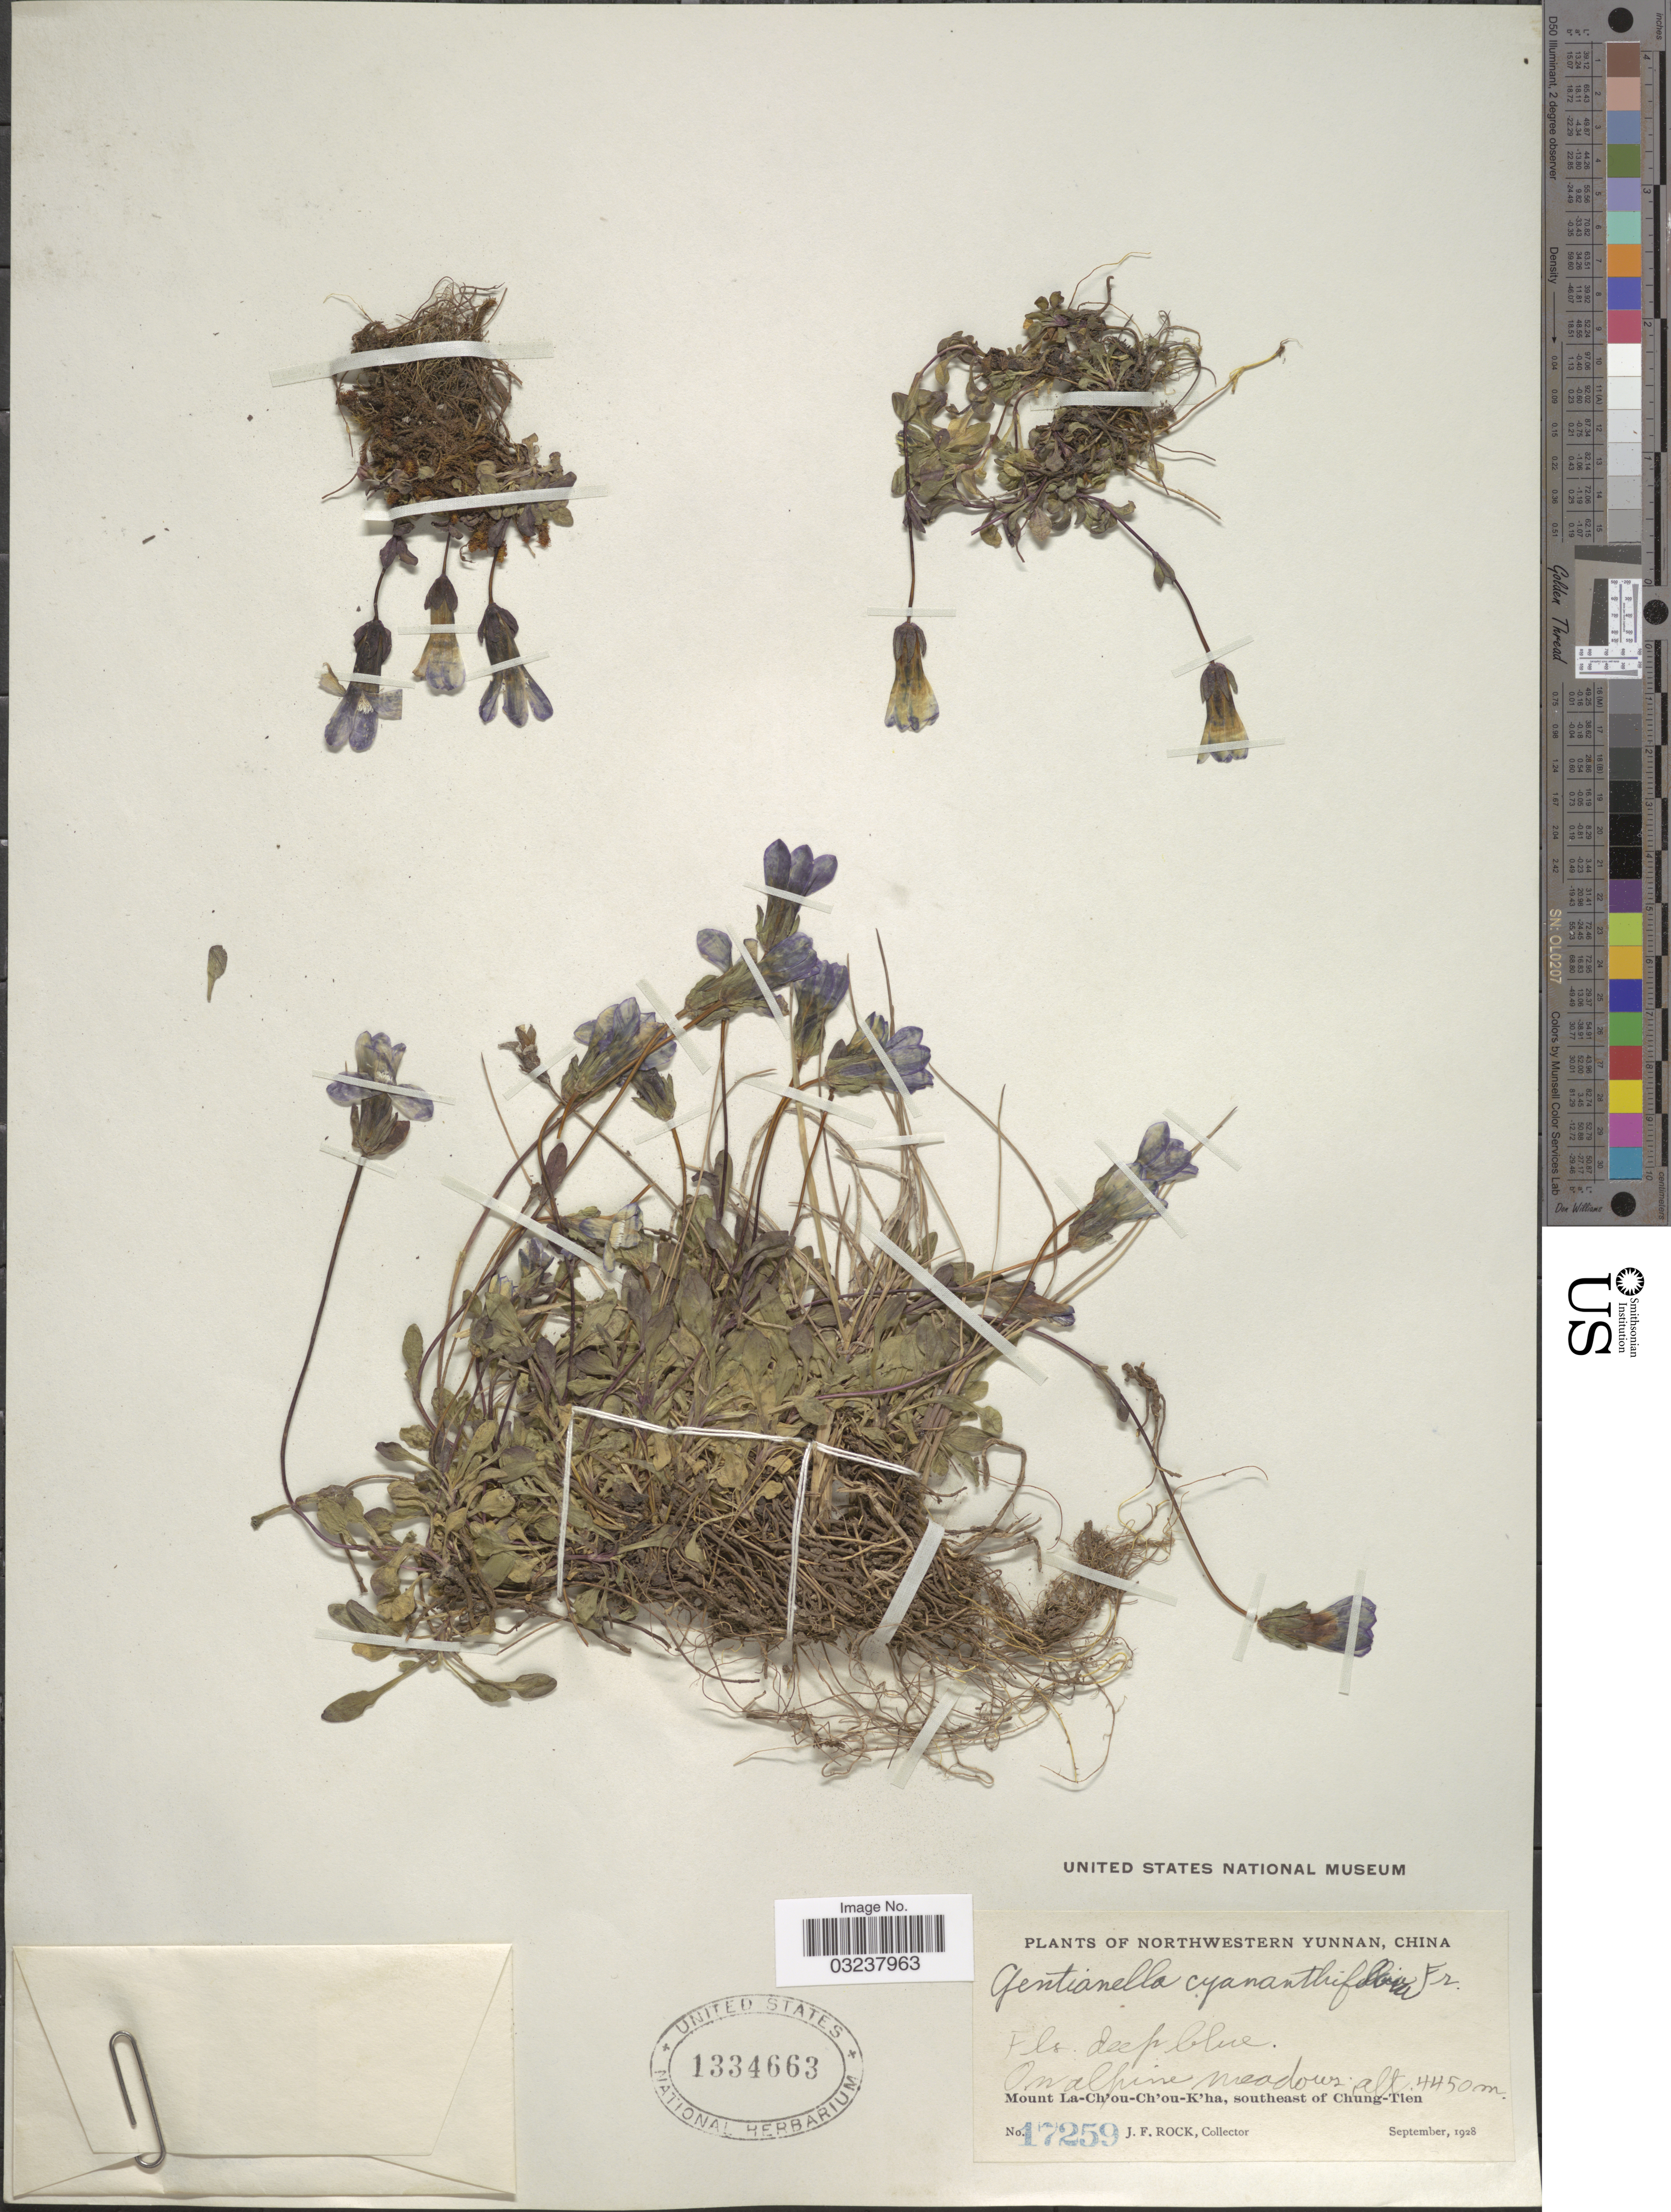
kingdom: Plantae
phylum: Tracheophyta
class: Magnoliopsida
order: Gentianales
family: Gentianaceae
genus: Gentianella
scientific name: Gentianella cyananthiflora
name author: (Franch.) Harry Sm.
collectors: J. Rock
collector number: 17259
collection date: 1928-09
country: China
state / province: Yunnan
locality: Northwestern Yunnan. Mount La-Ch'ou-Ch'ou-K'ha, southeast of Chung-Tien.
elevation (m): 4450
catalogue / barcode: US 1334663